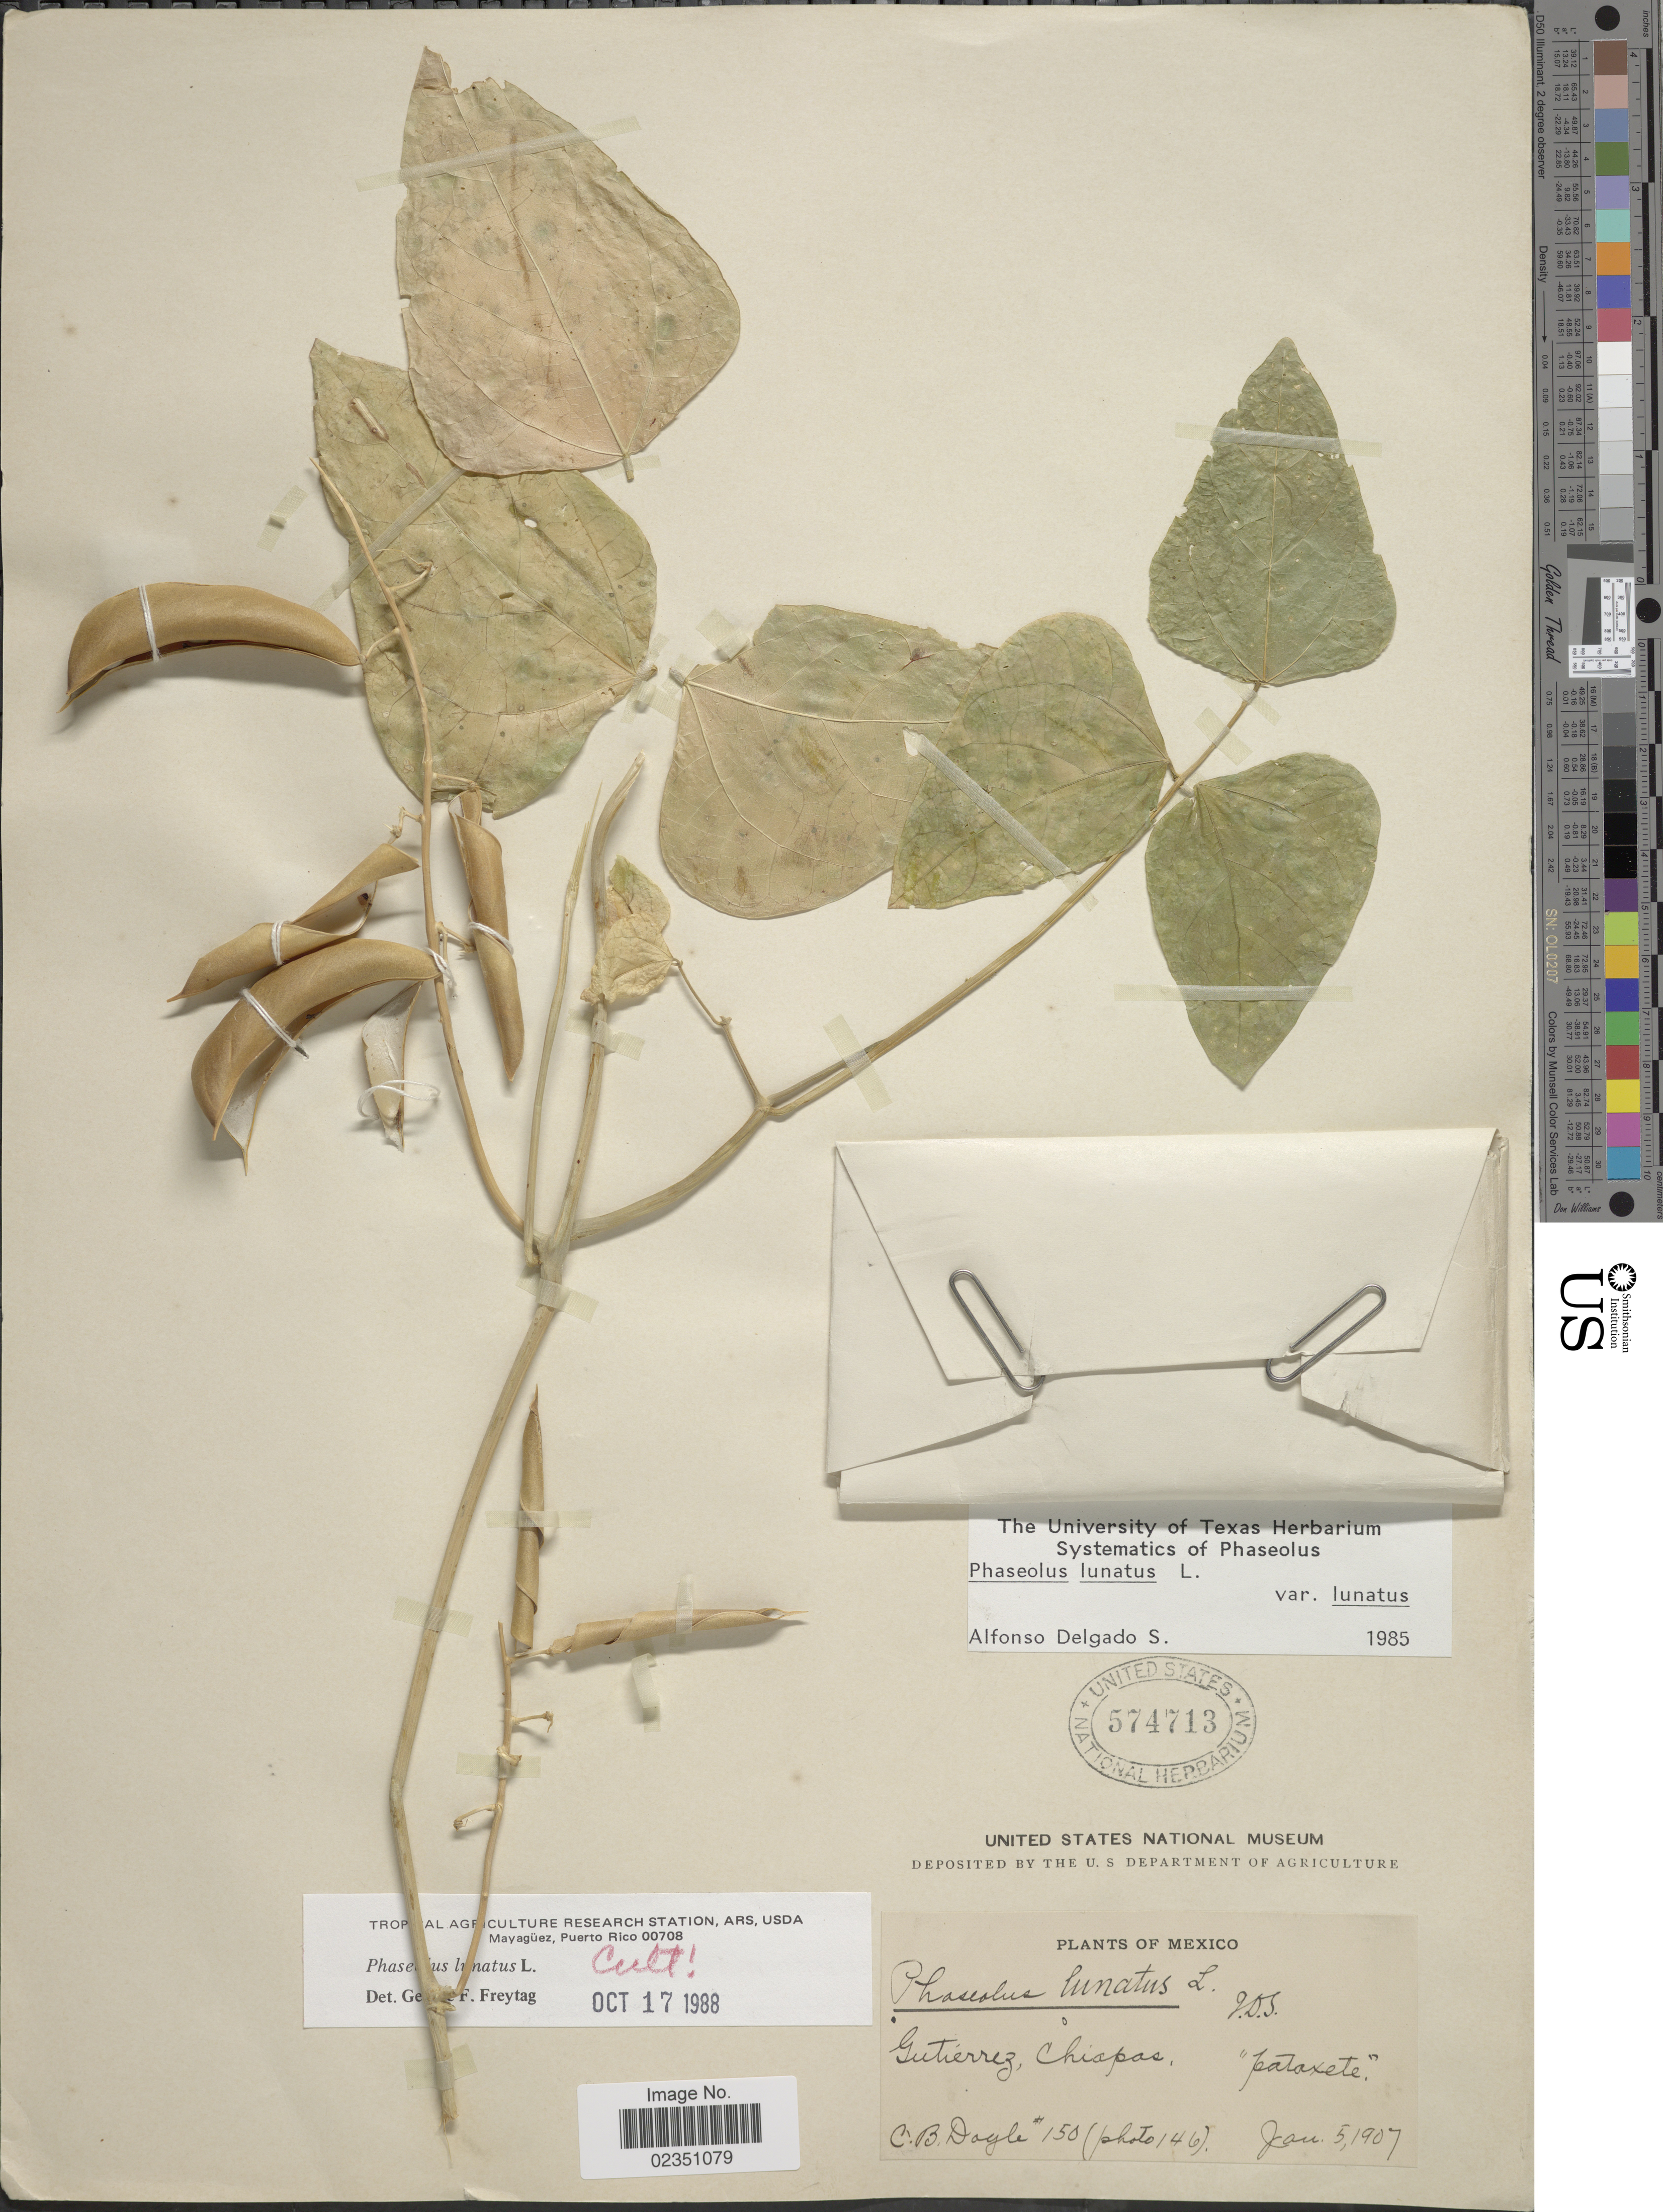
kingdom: Plantae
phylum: Tracheophyta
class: Magnoliopsida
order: Fabales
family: Fabaceae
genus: Phaseolus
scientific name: Phaseolus lunatus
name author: L.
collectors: C. Doyle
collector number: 150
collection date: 1907-01-05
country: Mexico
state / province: Chiapas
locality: Gutierrez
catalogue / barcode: US 574713